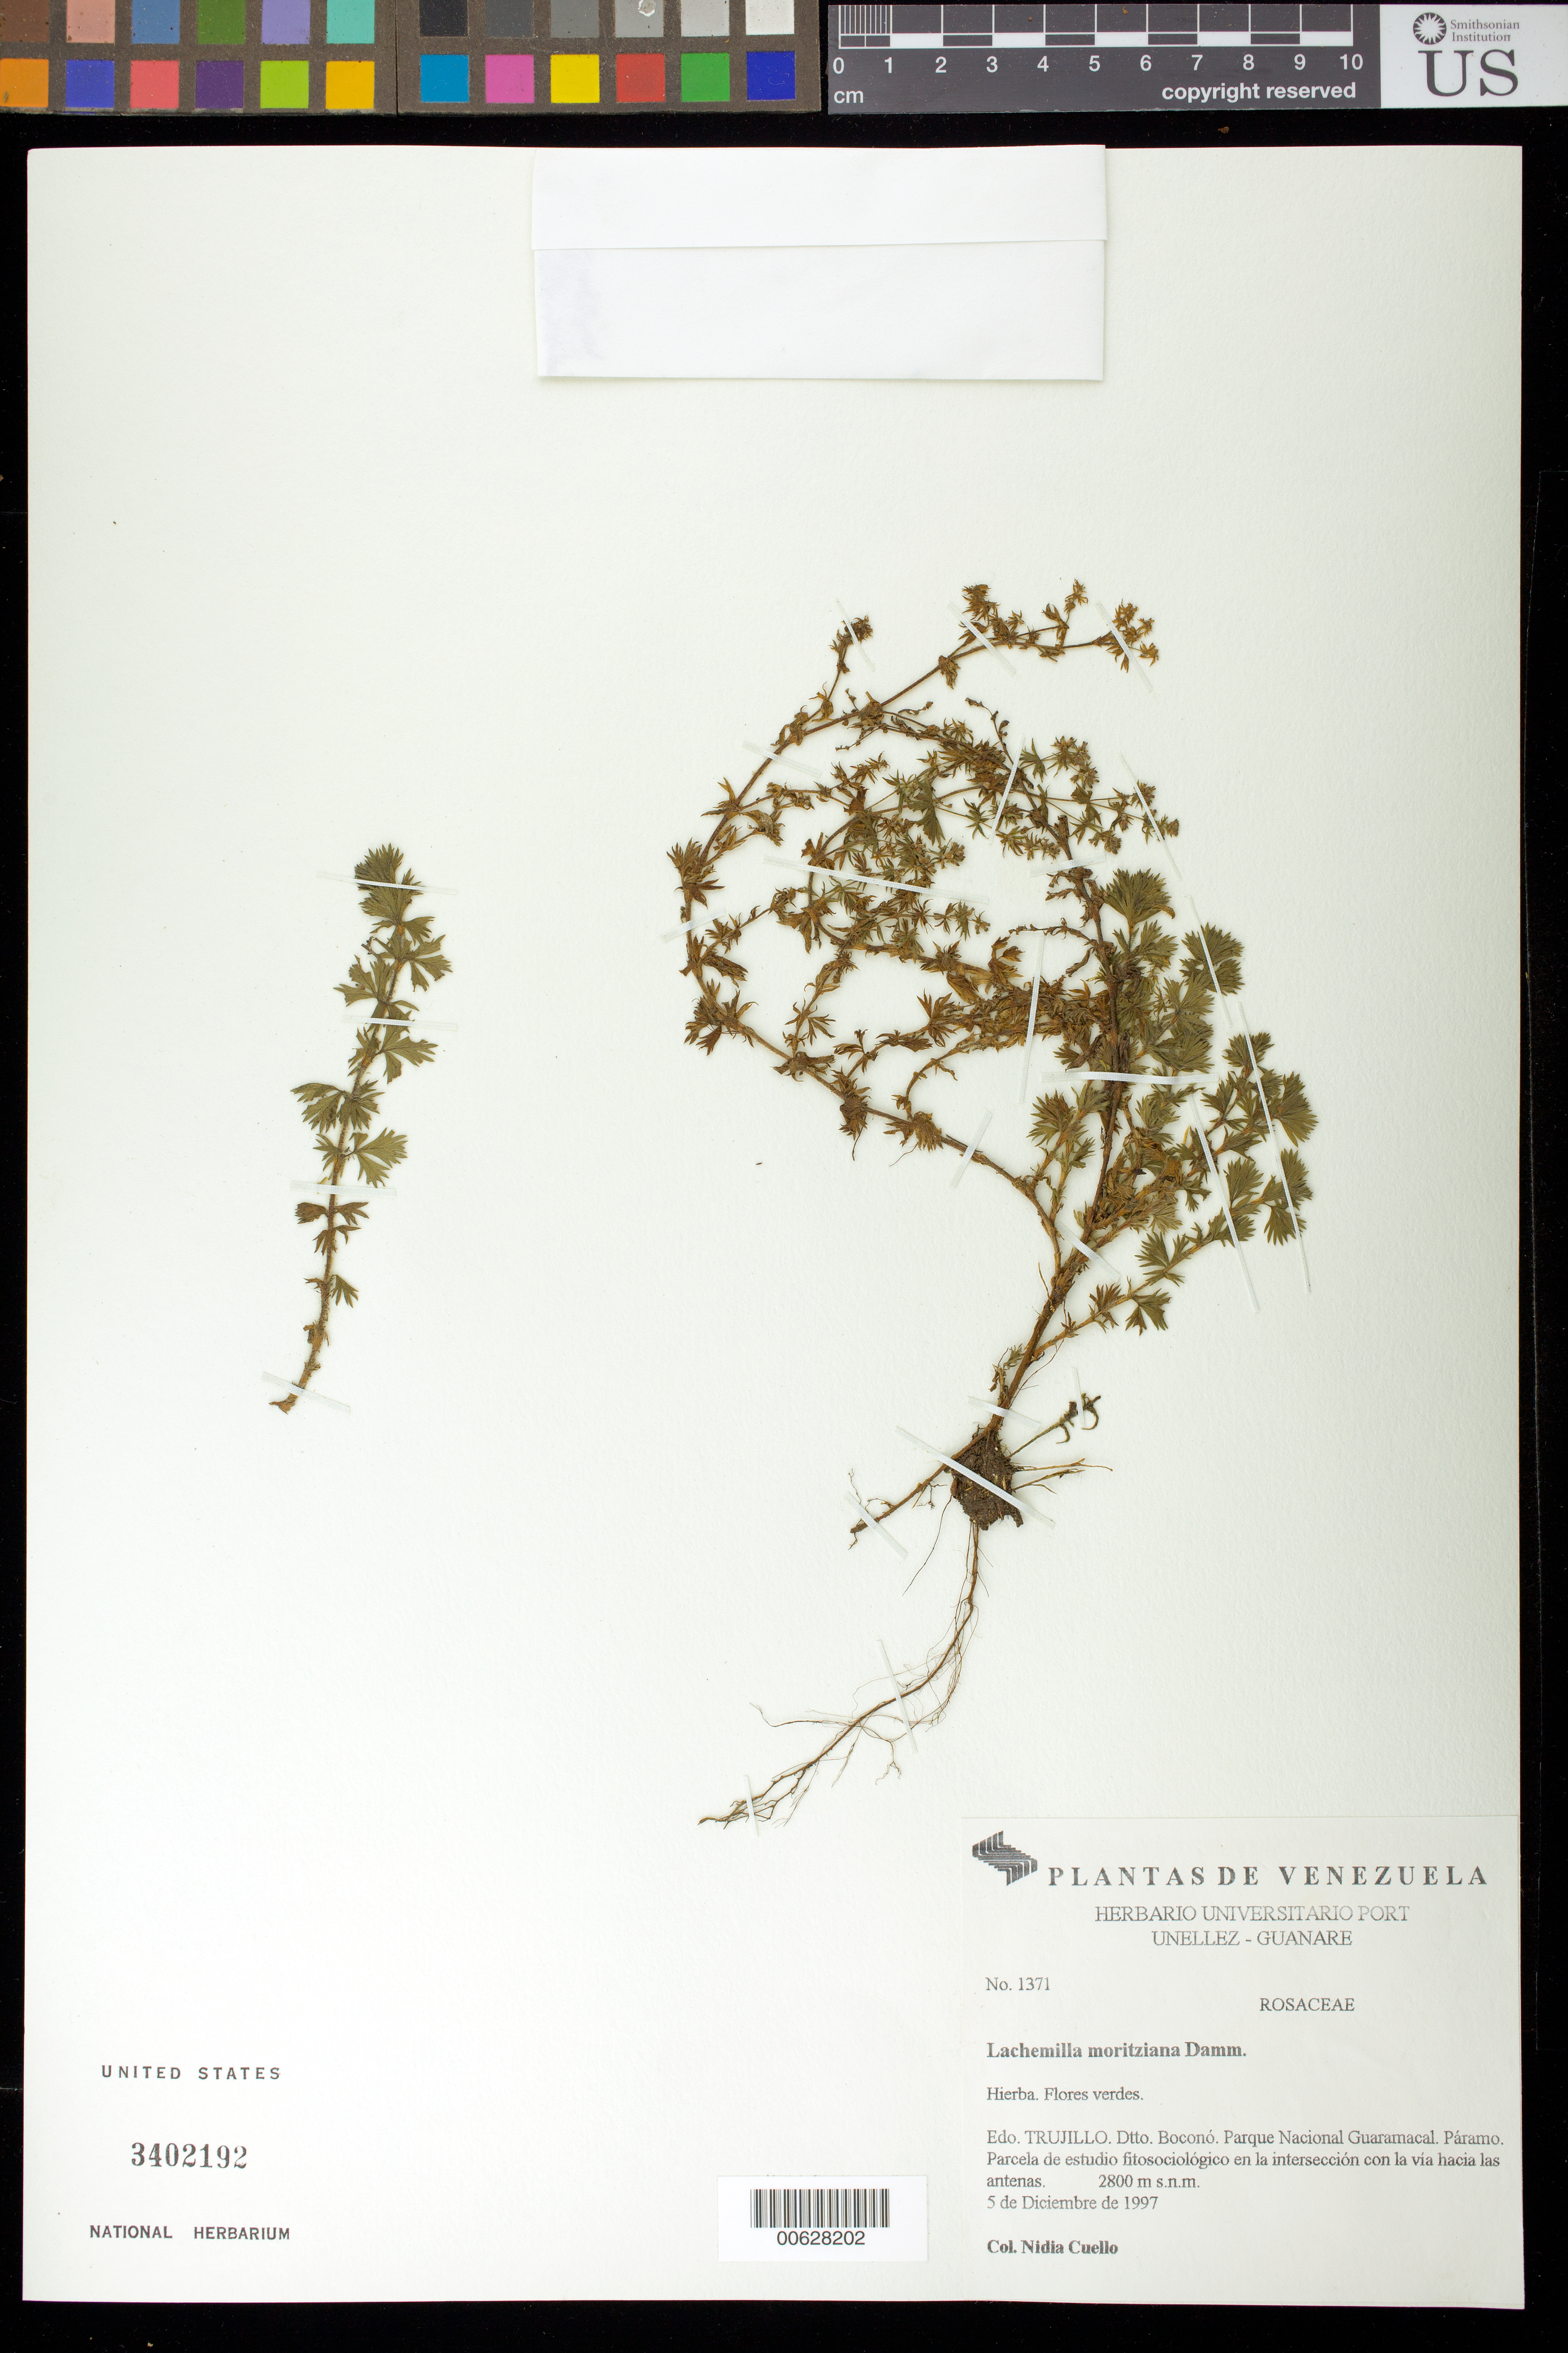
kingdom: Plantae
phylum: Tracheophyta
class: Magnoliopsida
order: Rosales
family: Rosaceae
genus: Lachemilla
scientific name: Lachemilla moritziana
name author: Dammer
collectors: N. L. Cuello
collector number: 1371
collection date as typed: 05 Dec 1997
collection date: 1997-12-05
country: Venezuela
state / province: Trujillo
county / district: Boconó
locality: Parque Nacional Guaramacal. Parcela estudio fitosociológica en la intersección con la via hacia las antenas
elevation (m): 2800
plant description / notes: PORT, US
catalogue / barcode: US 3402192